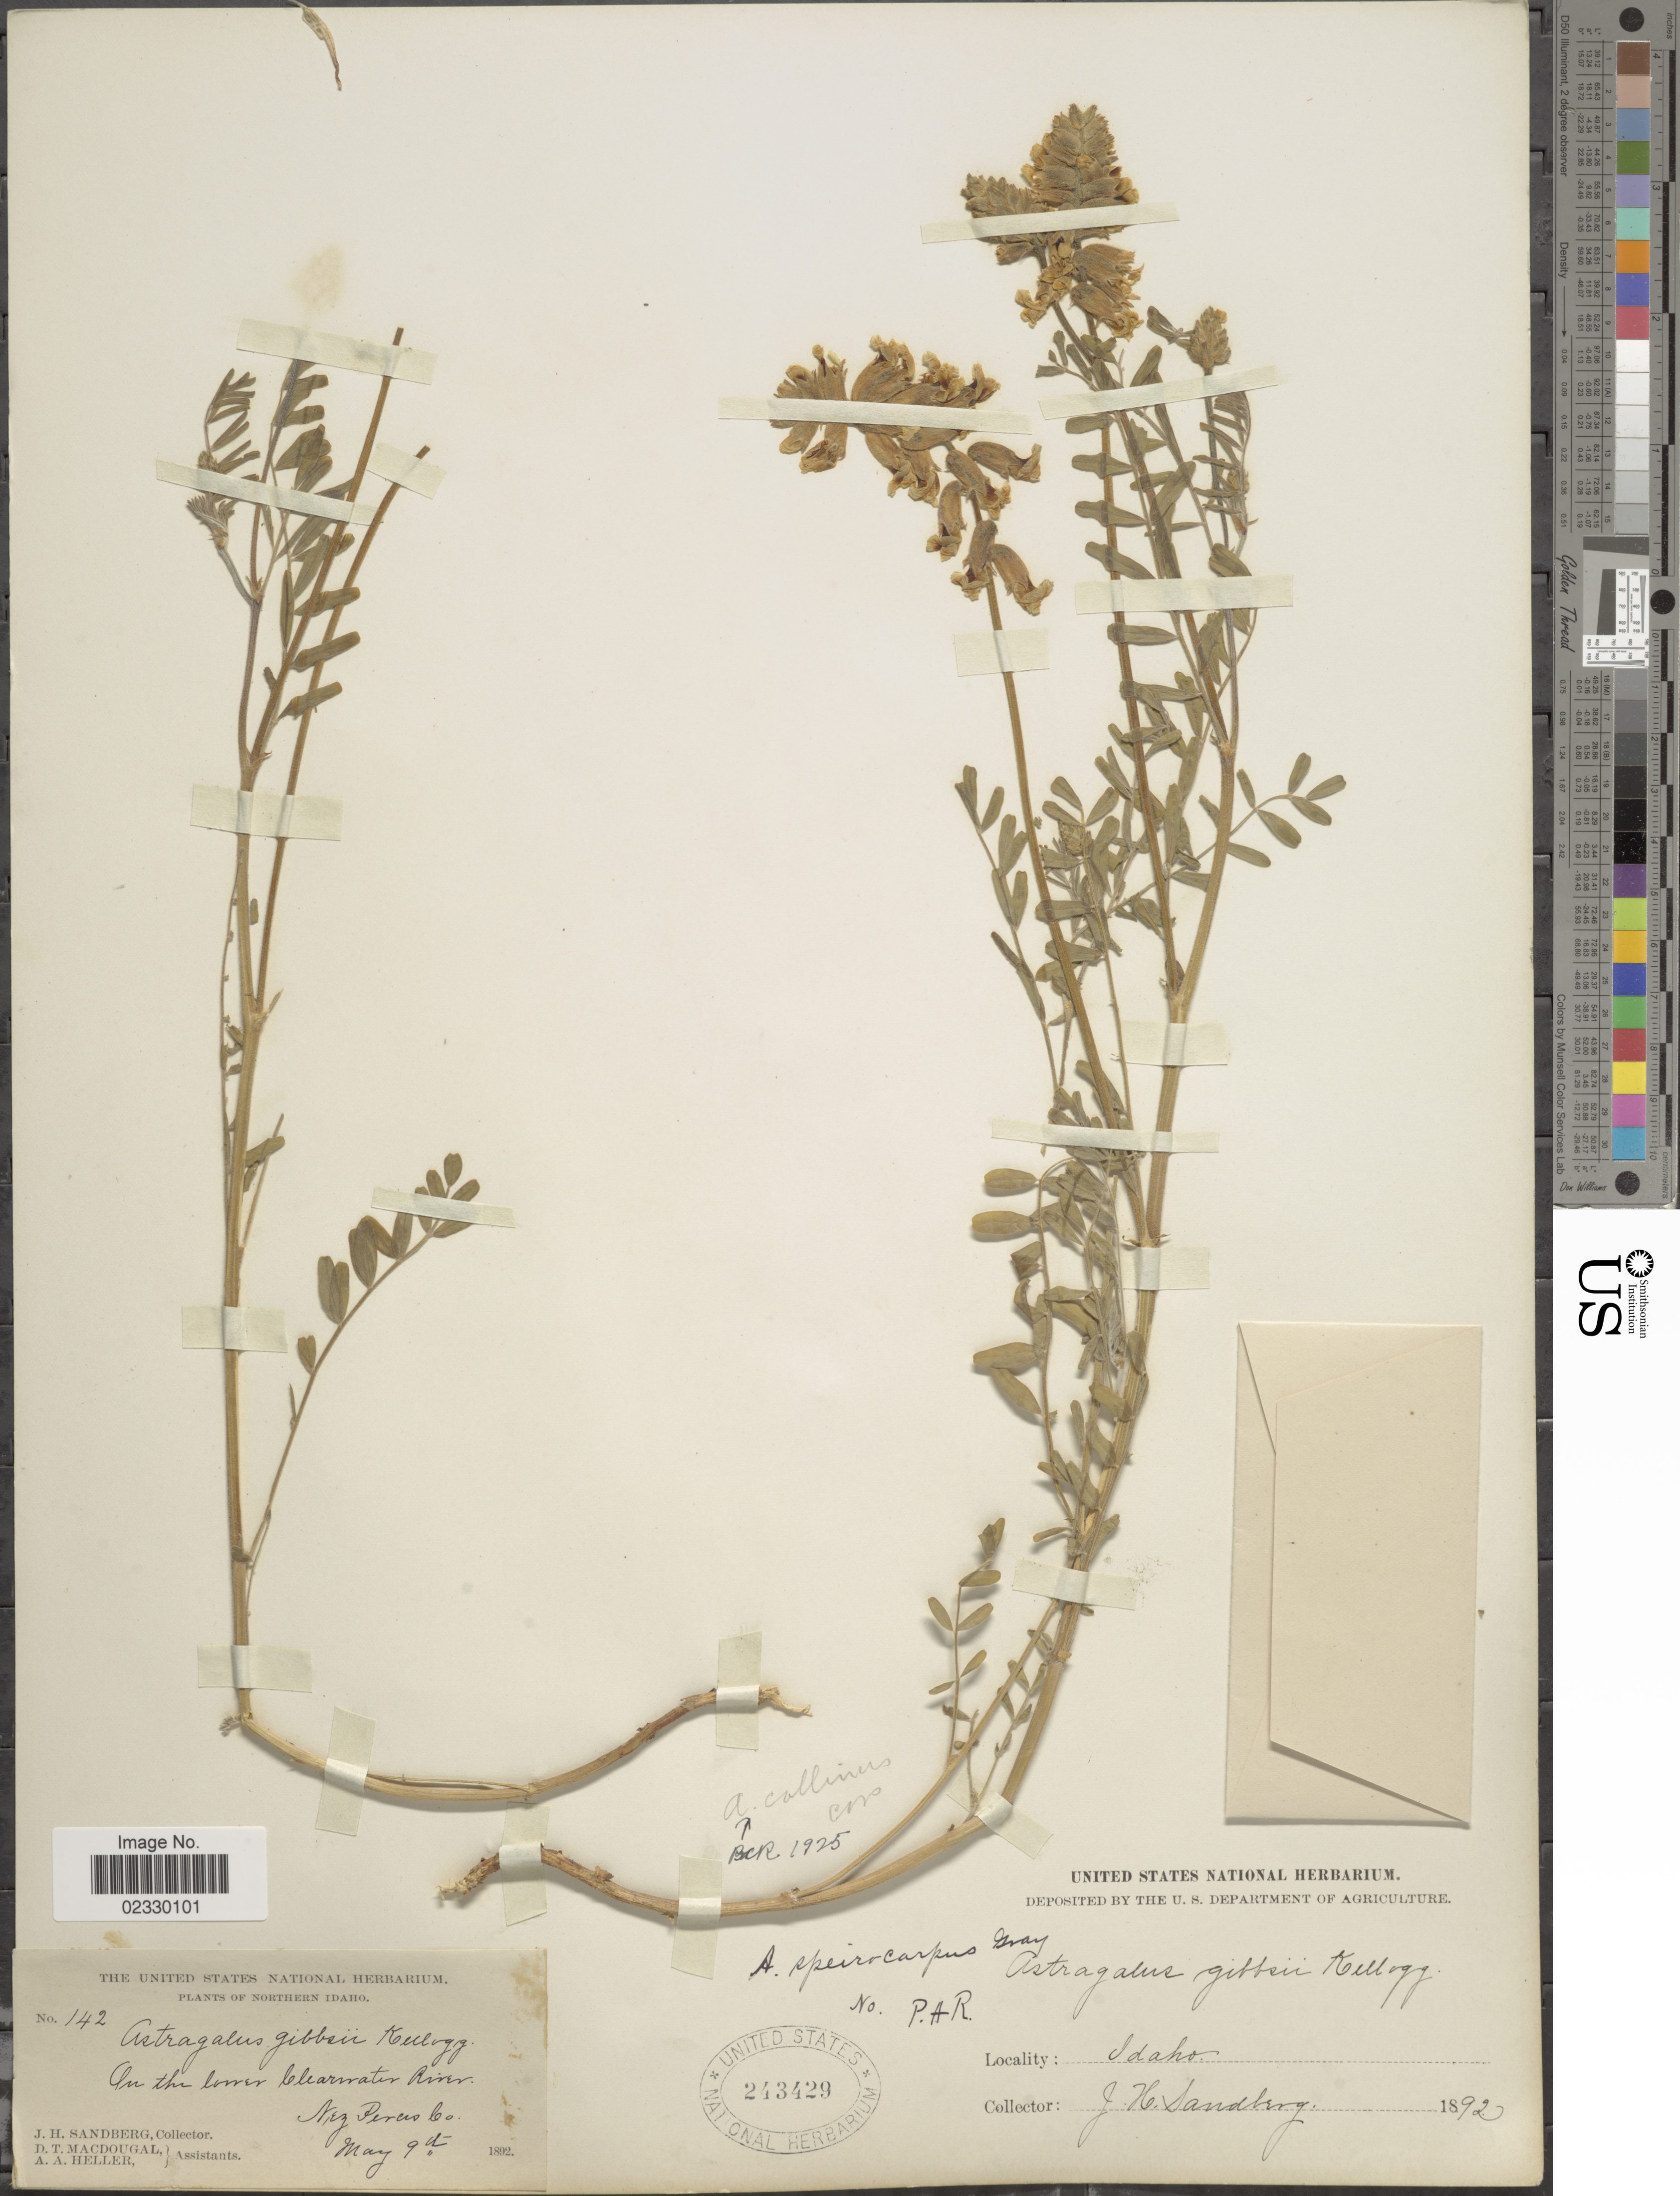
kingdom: Plantae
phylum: Tracheophyta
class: Magnoliopsida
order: Fabales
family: Fabaceae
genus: Astragalus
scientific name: Astragalus collinus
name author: Douglas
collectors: J. H. Sandberg, D. T. MacDougal & A. A. Heller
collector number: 142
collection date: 1892-05-09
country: United States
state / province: Idaho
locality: Northern Idaho, On the lower Clearwater River, Nez Perces Co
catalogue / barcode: US 243429